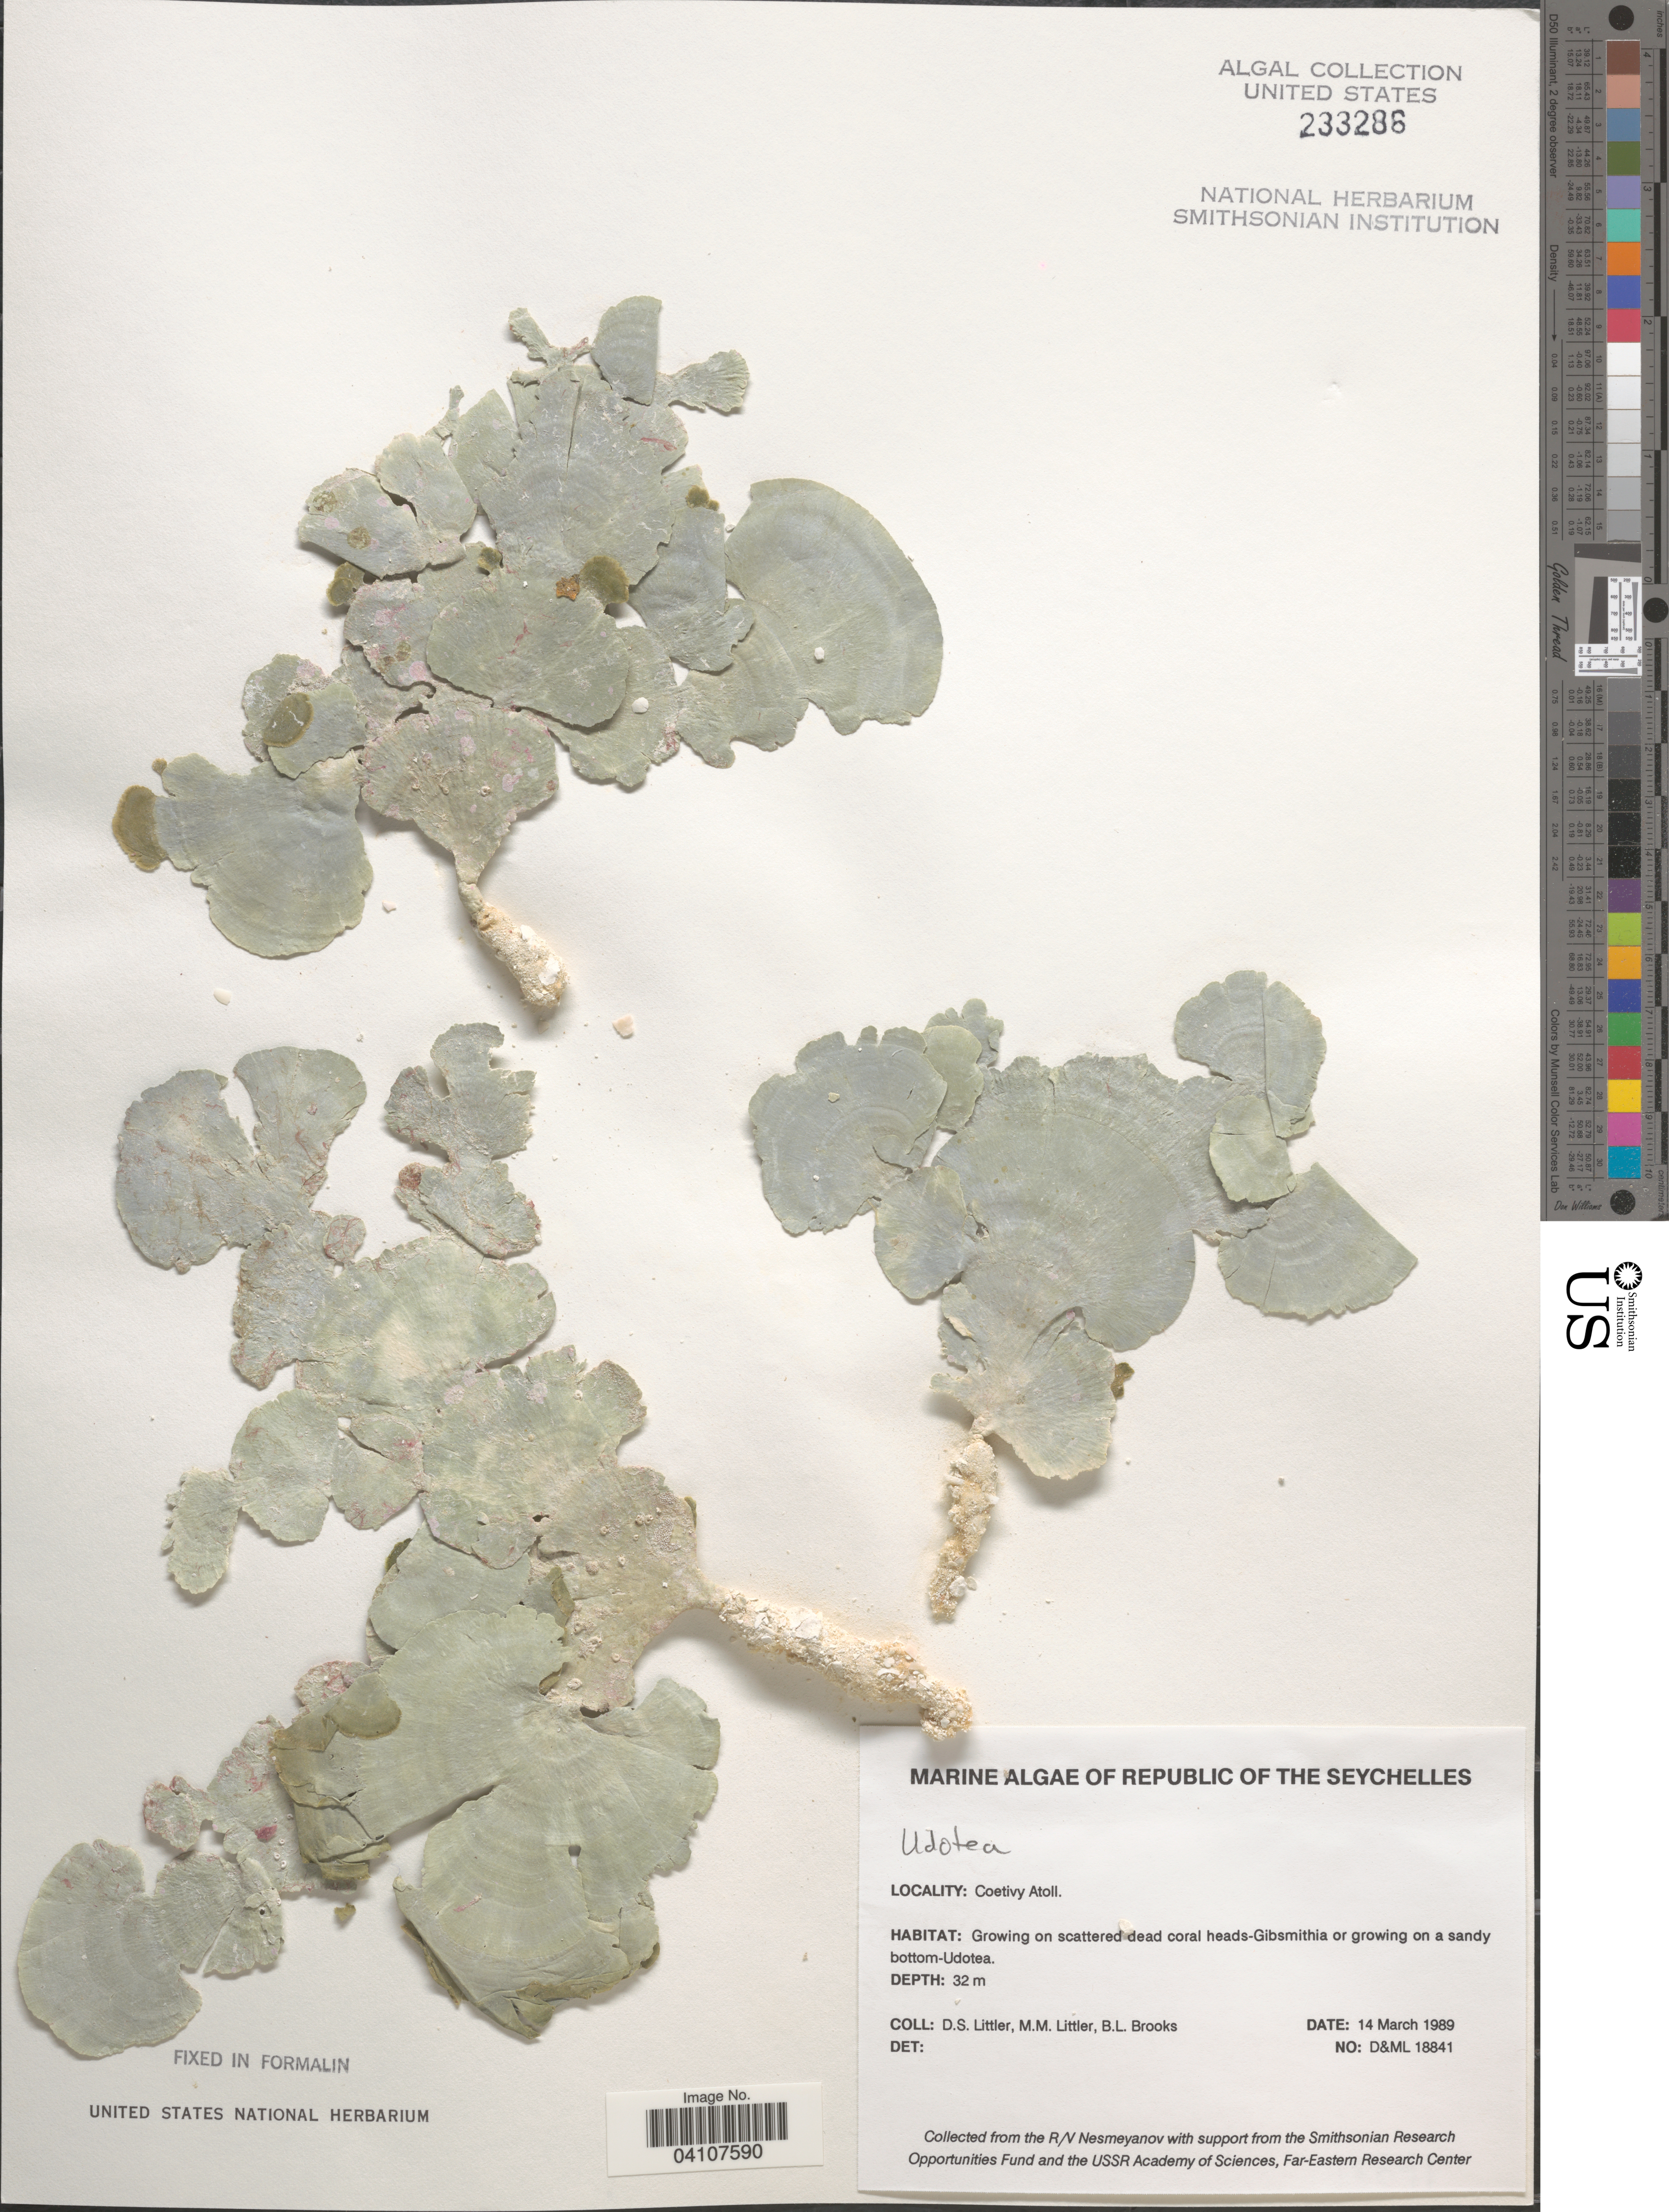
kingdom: Plantae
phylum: Chlorophyta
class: Ulvophyceae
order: Bryopsidales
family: Udoteaceae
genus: Udotea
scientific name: Udotea sp.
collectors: D. S. Littler & B. Brooks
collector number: D&ML18841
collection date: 1989-03-14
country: Seychelles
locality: Republic of the Seychelles. Coetivy Atoll.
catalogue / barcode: US 233286